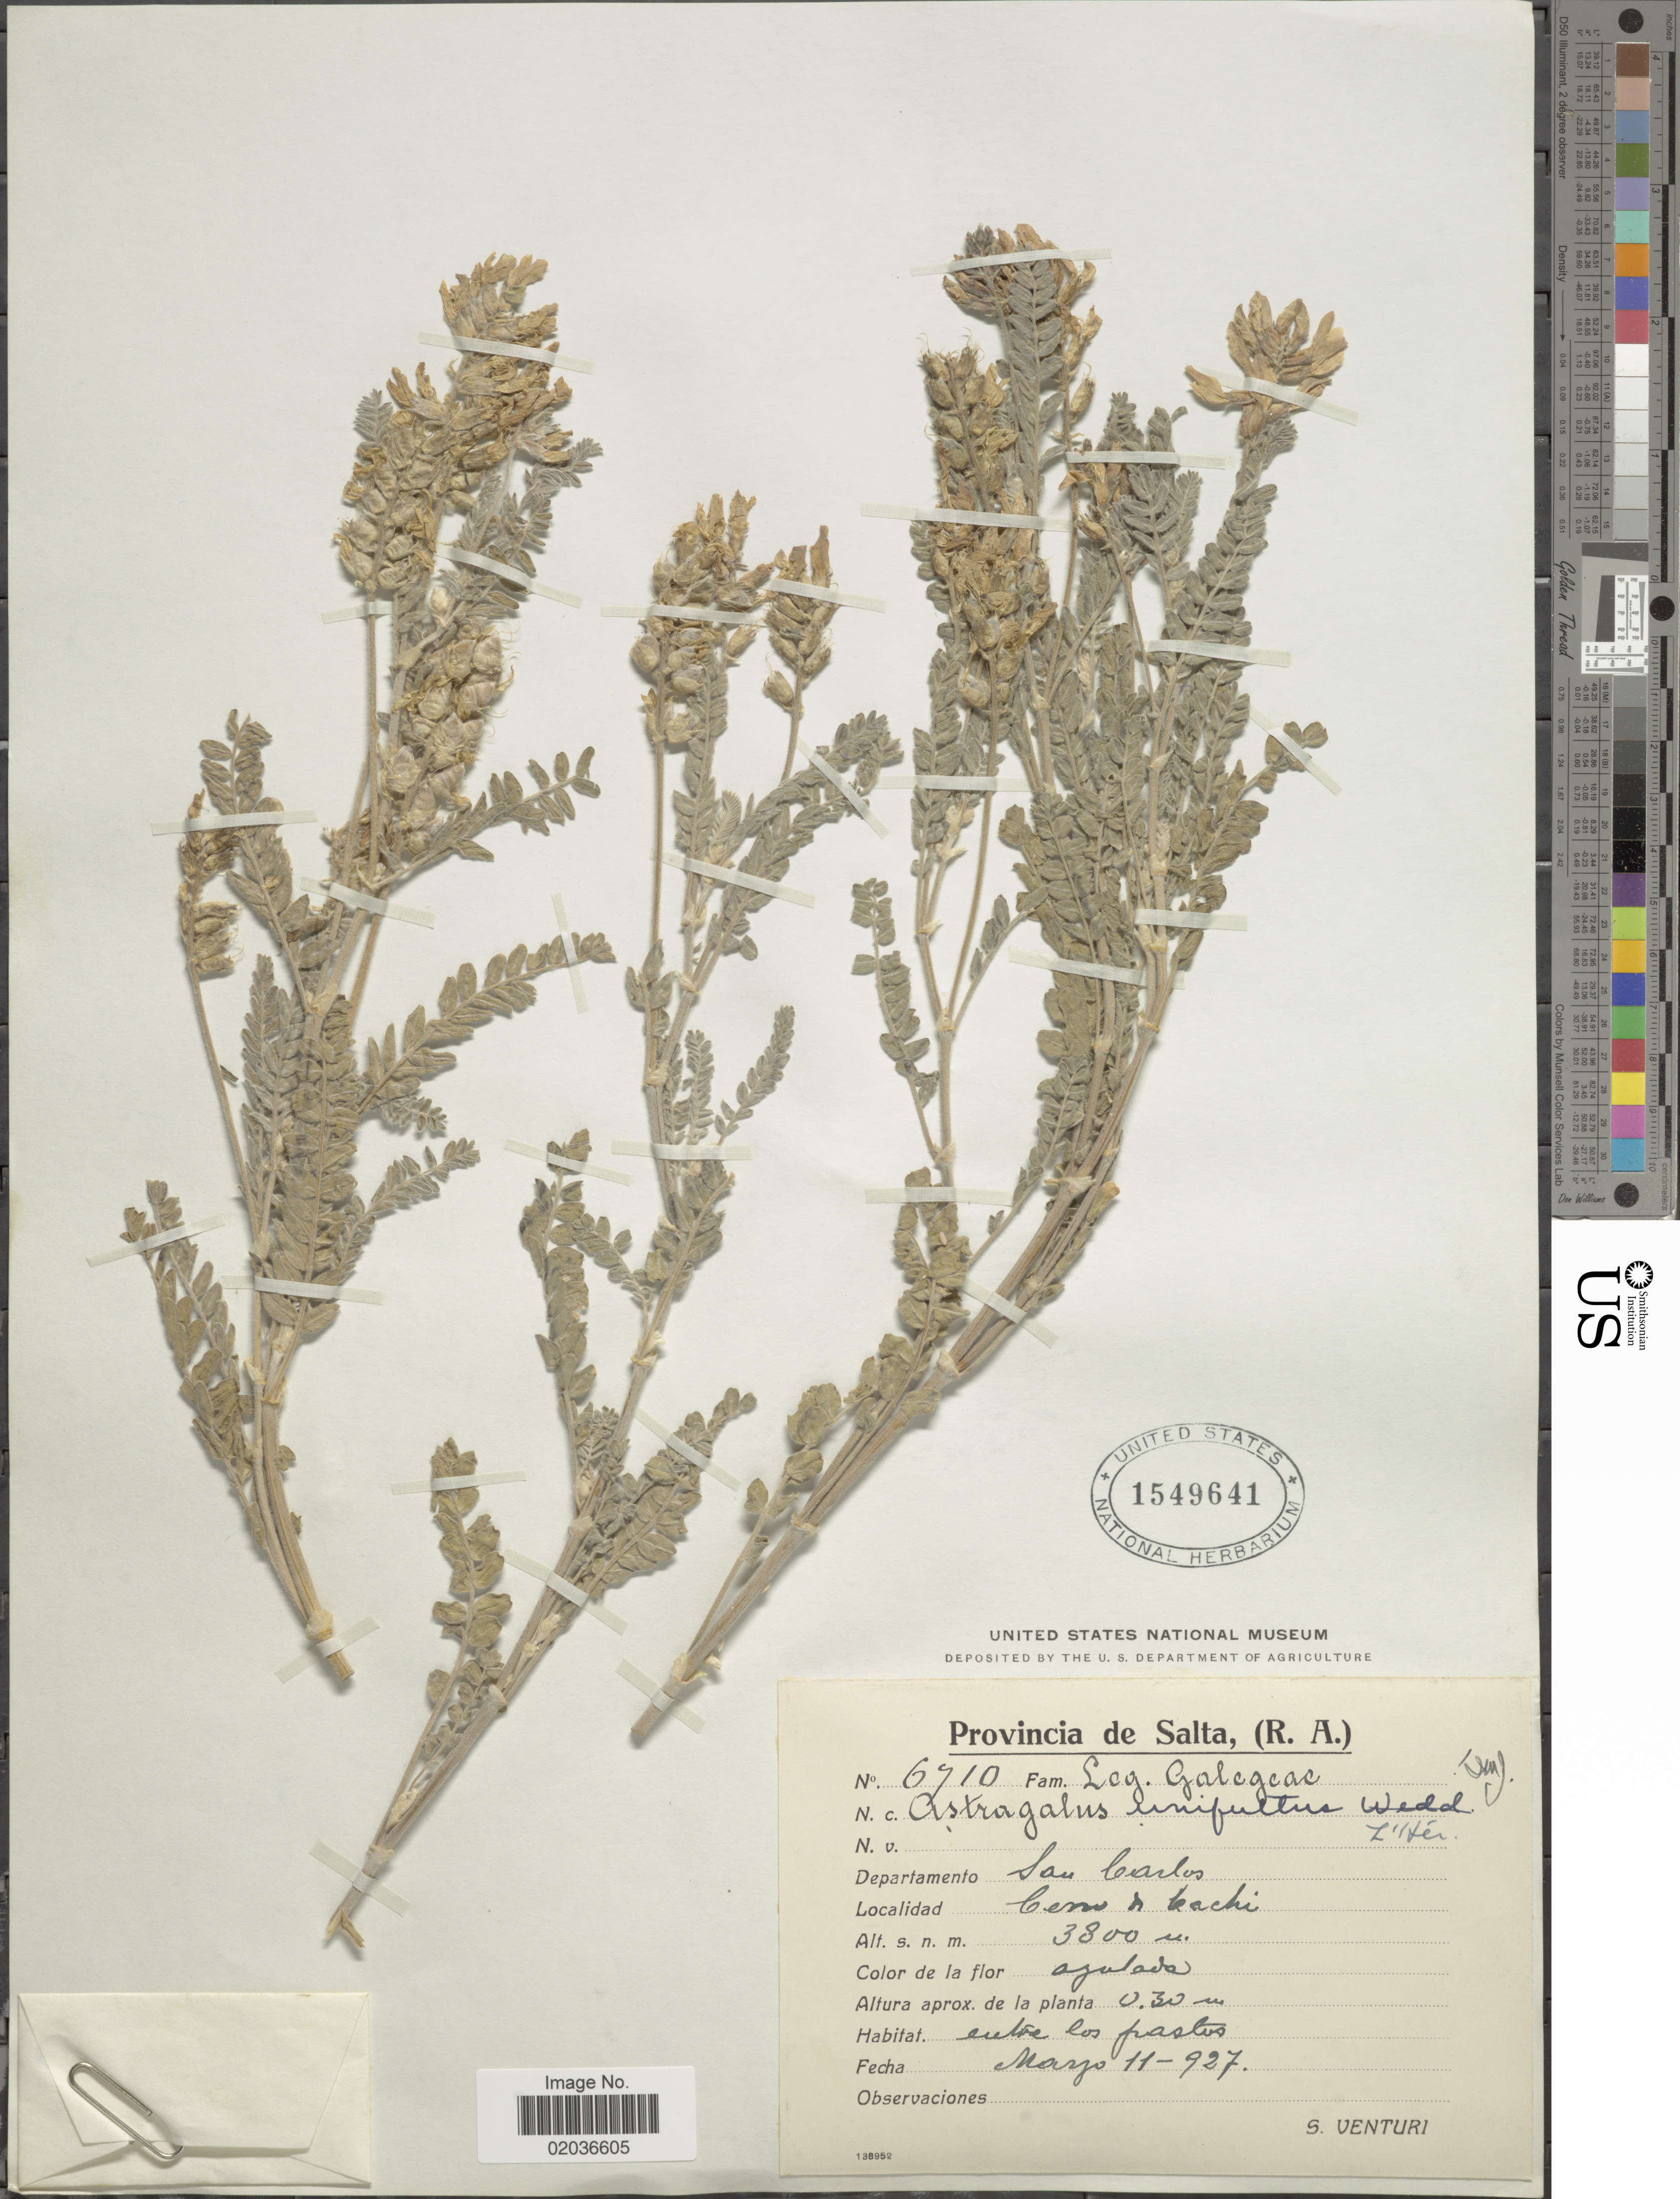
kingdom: Plantae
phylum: Tracheophyta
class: Magnoliopsida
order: Fabales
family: Fabaceae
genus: Astragalus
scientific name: Astragalus garbancillo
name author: Cav.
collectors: S. Venturi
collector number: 6710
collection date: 1927-03-11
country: Argentina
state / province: Salta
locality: Provincia de Salta, (R.A.). Departamento San Carlos. Cerro de Cachi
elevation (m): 3800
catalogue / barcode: US 1549641